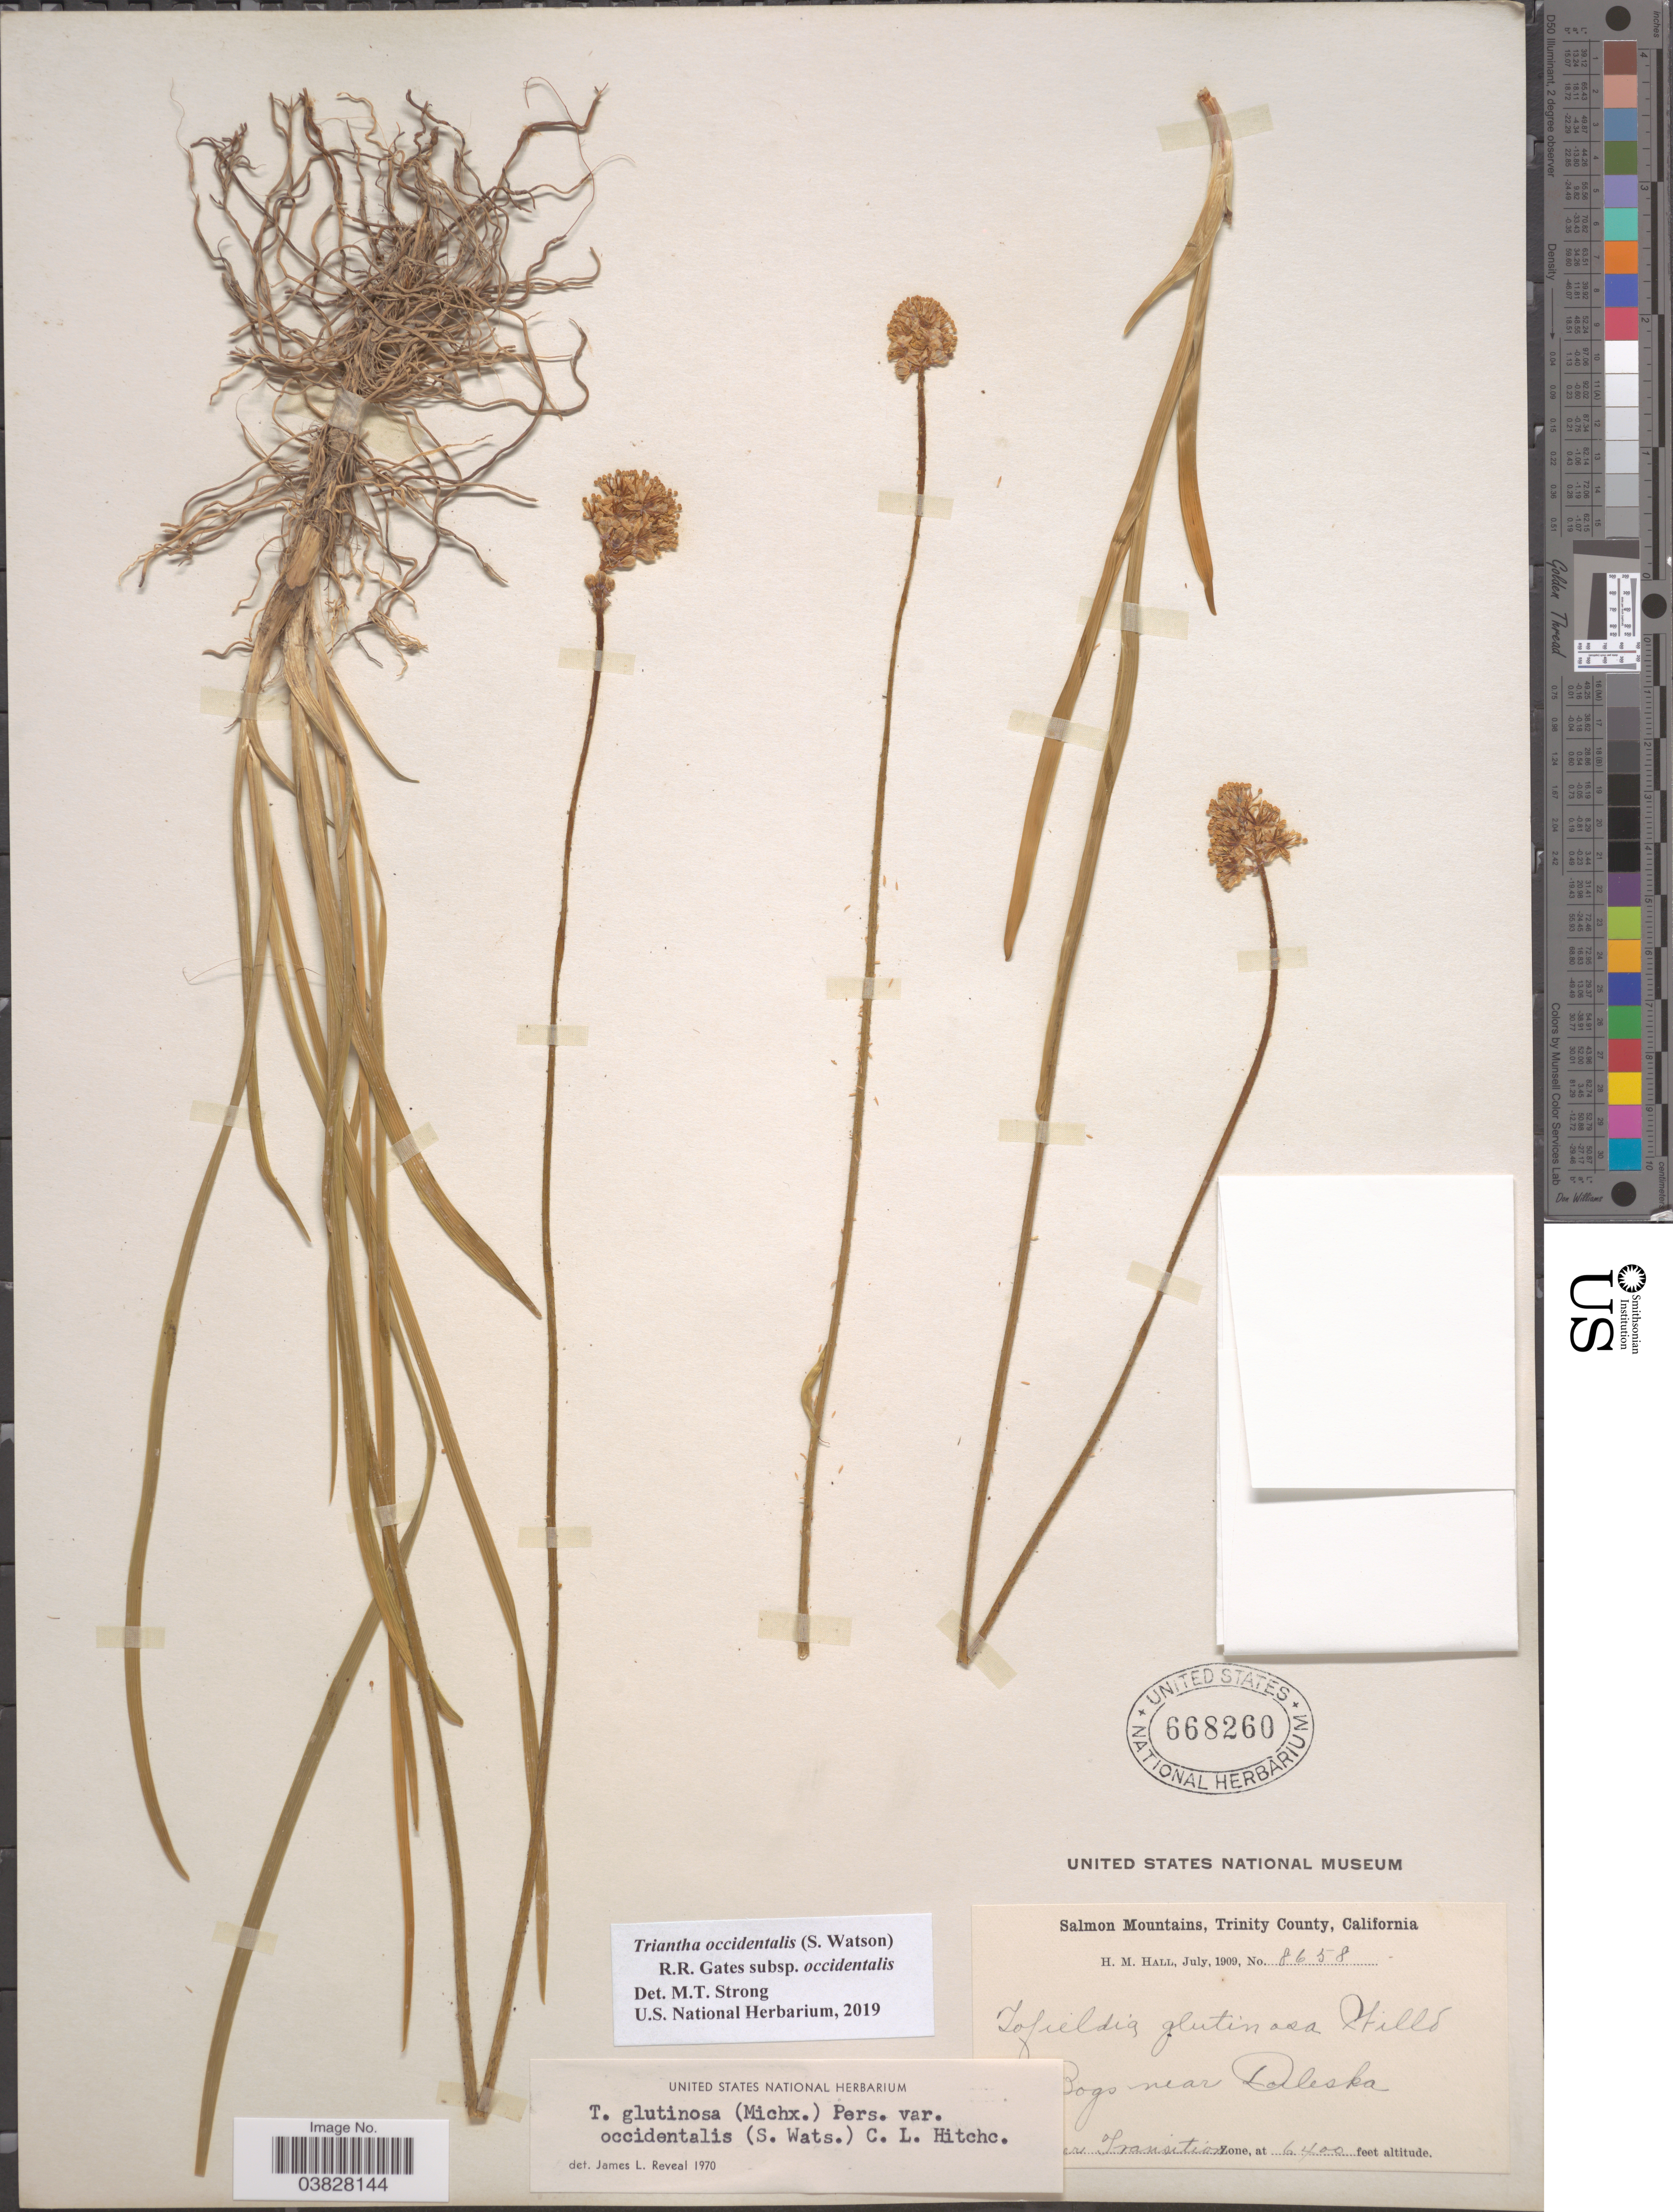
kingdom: Plantae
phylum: Tracheophyta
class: Liliopsida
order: Alismatales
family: Tofieldiaceae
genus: Triantha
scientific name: Triantha occidentalis subsp. occidentalis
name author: (S. Watson) R.R. Gates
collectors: H. M. Hall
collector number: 8658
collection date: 1909-07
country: United States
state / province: California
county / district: Trinity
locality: Salmon Mountains, Trinity County. Near Dorleska. Upper Transition Zone.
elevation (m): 1951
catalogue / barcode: US 668260